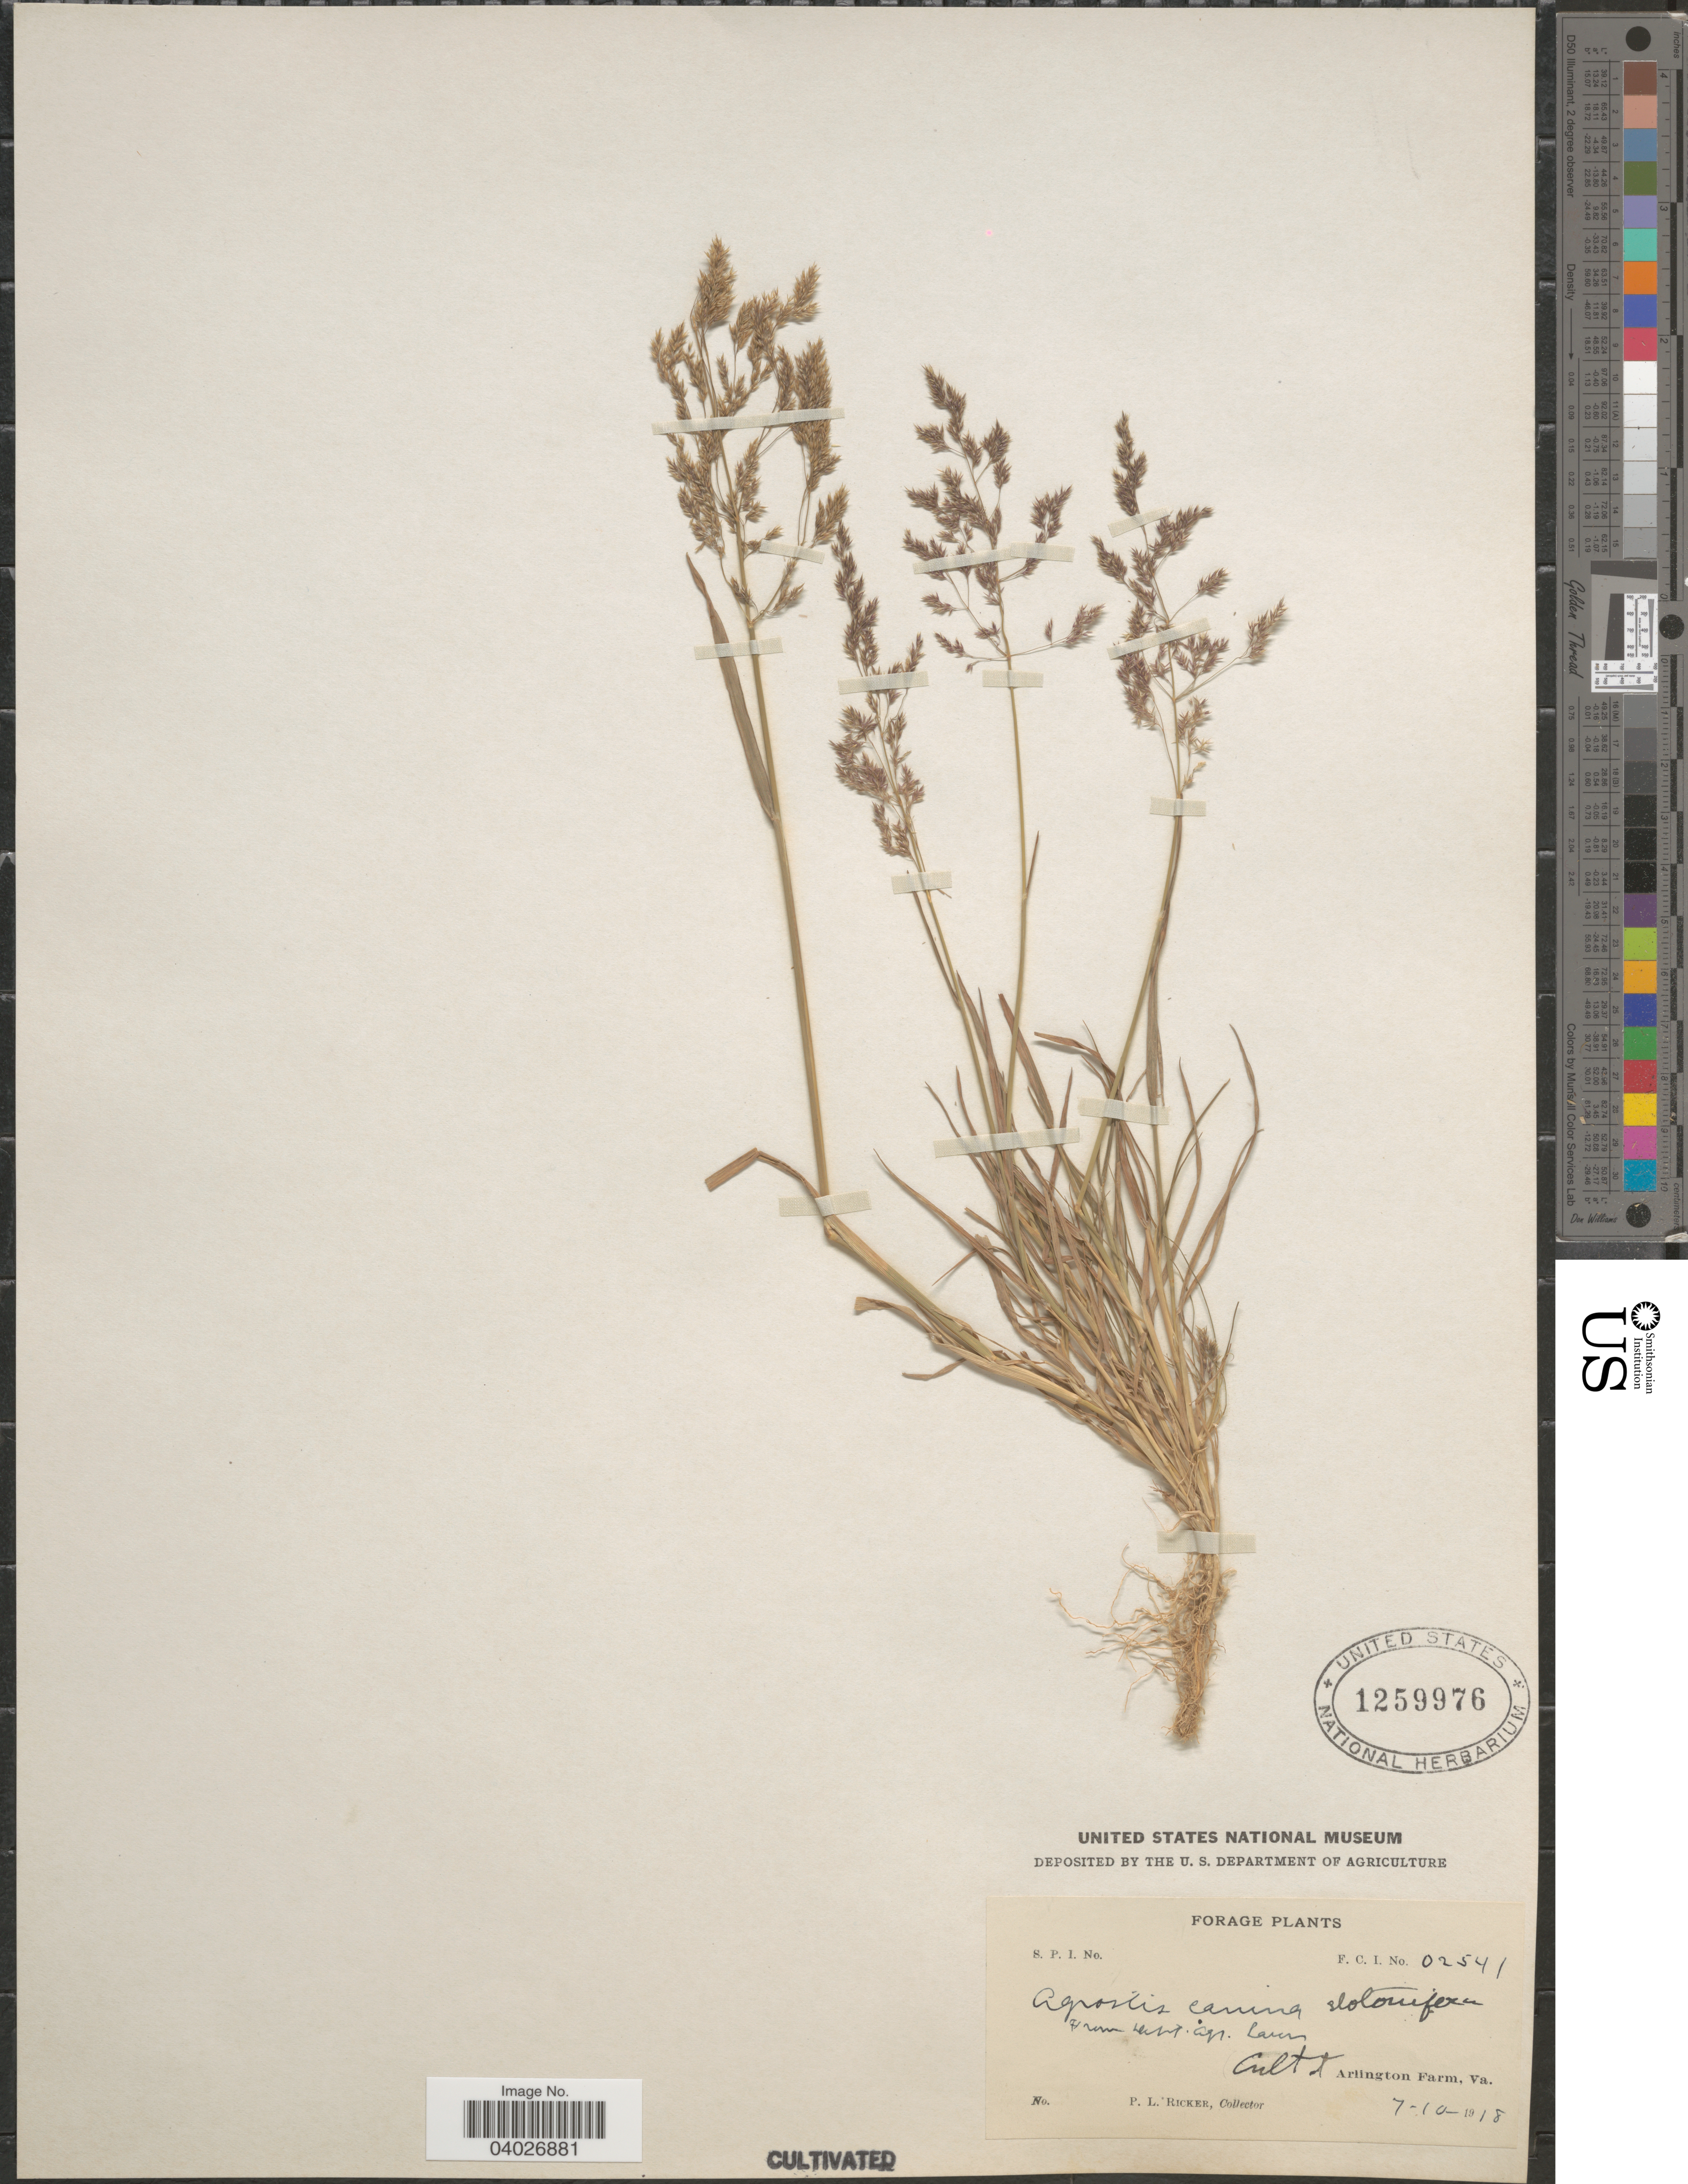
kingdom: Plantae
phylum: Tracheophyta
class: Liliopsida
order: Poales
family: Poaceae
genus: Agrostis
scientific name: Agrostis canina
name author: L.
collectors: P. Ricker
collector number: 02541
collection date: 1918-07-10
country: United States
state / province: Virginia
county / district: Arlington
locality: At Arlington Farm.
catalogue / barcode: US 1259976